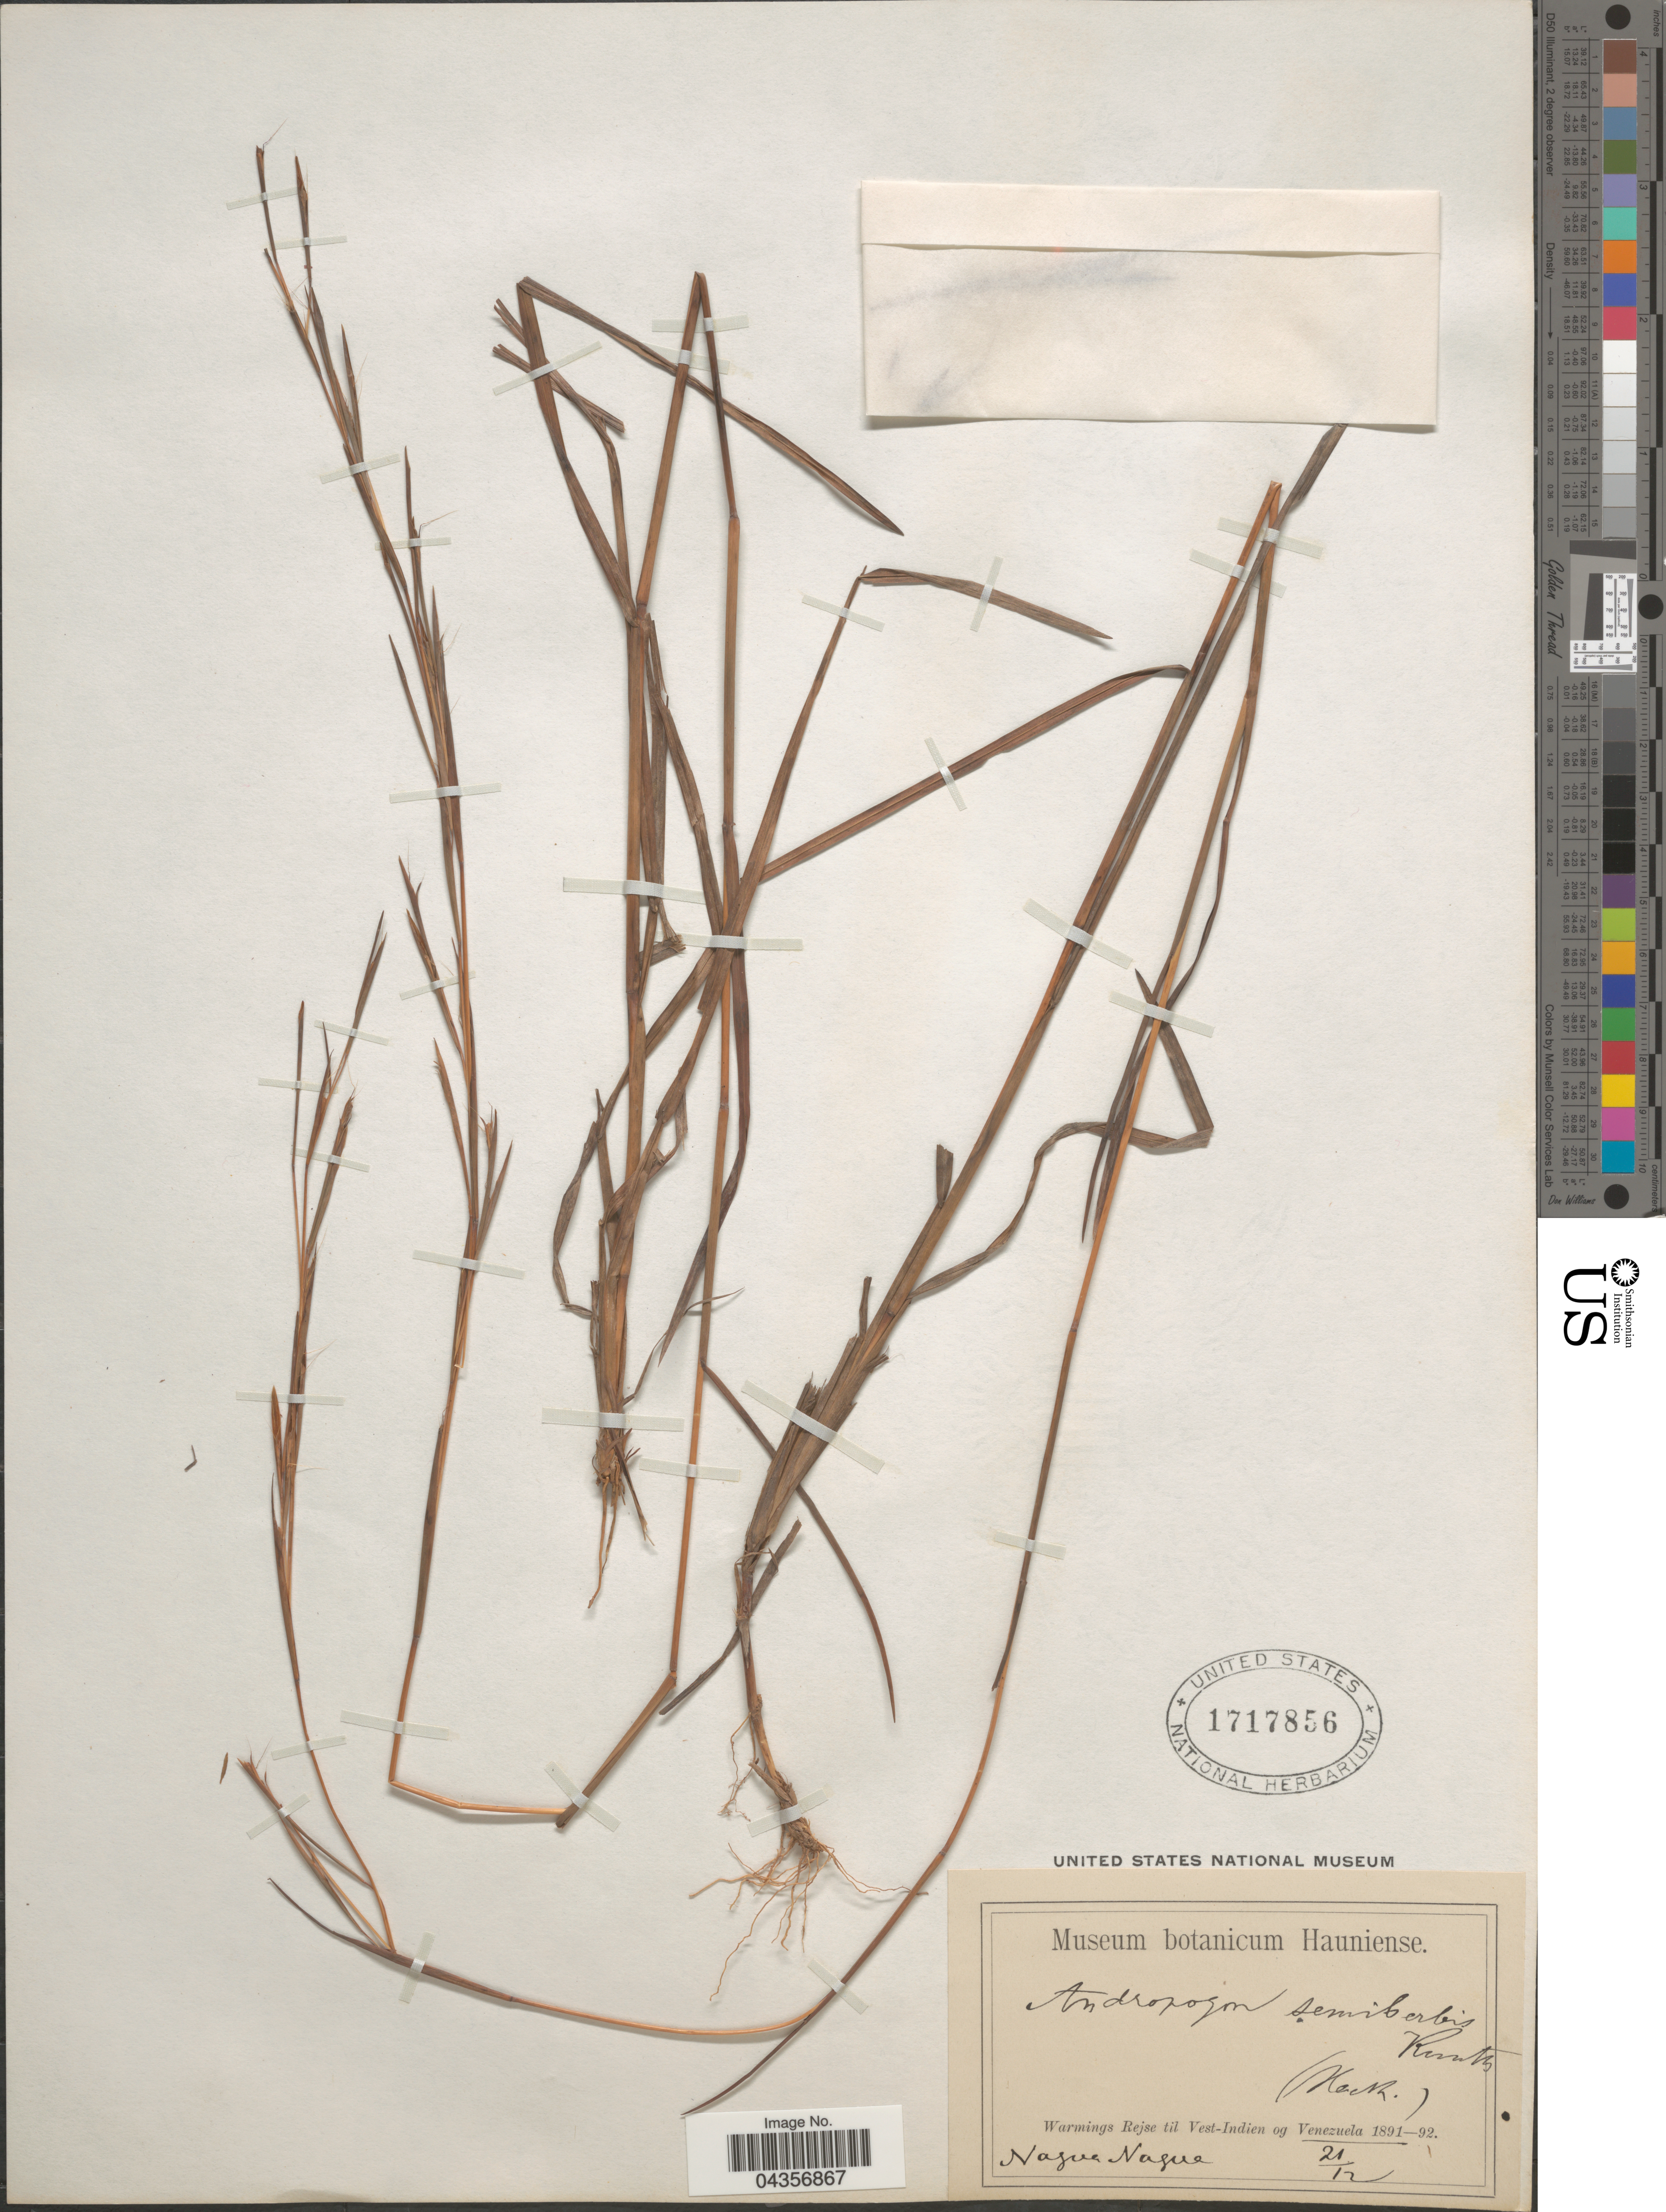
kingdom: Plantae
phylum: Tracheophyta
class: Liliopsida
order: Poales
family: Poaceae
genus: Schizachyrium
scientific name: Schizachyrium sanguineum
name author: (Retz.) Alston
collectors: -. Warmings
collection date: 1891-12-21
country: Venezuela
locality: Rejse til Vest-Indien og Venezuela 1891-92. Nagua Nagua.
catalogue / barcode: US 1717856